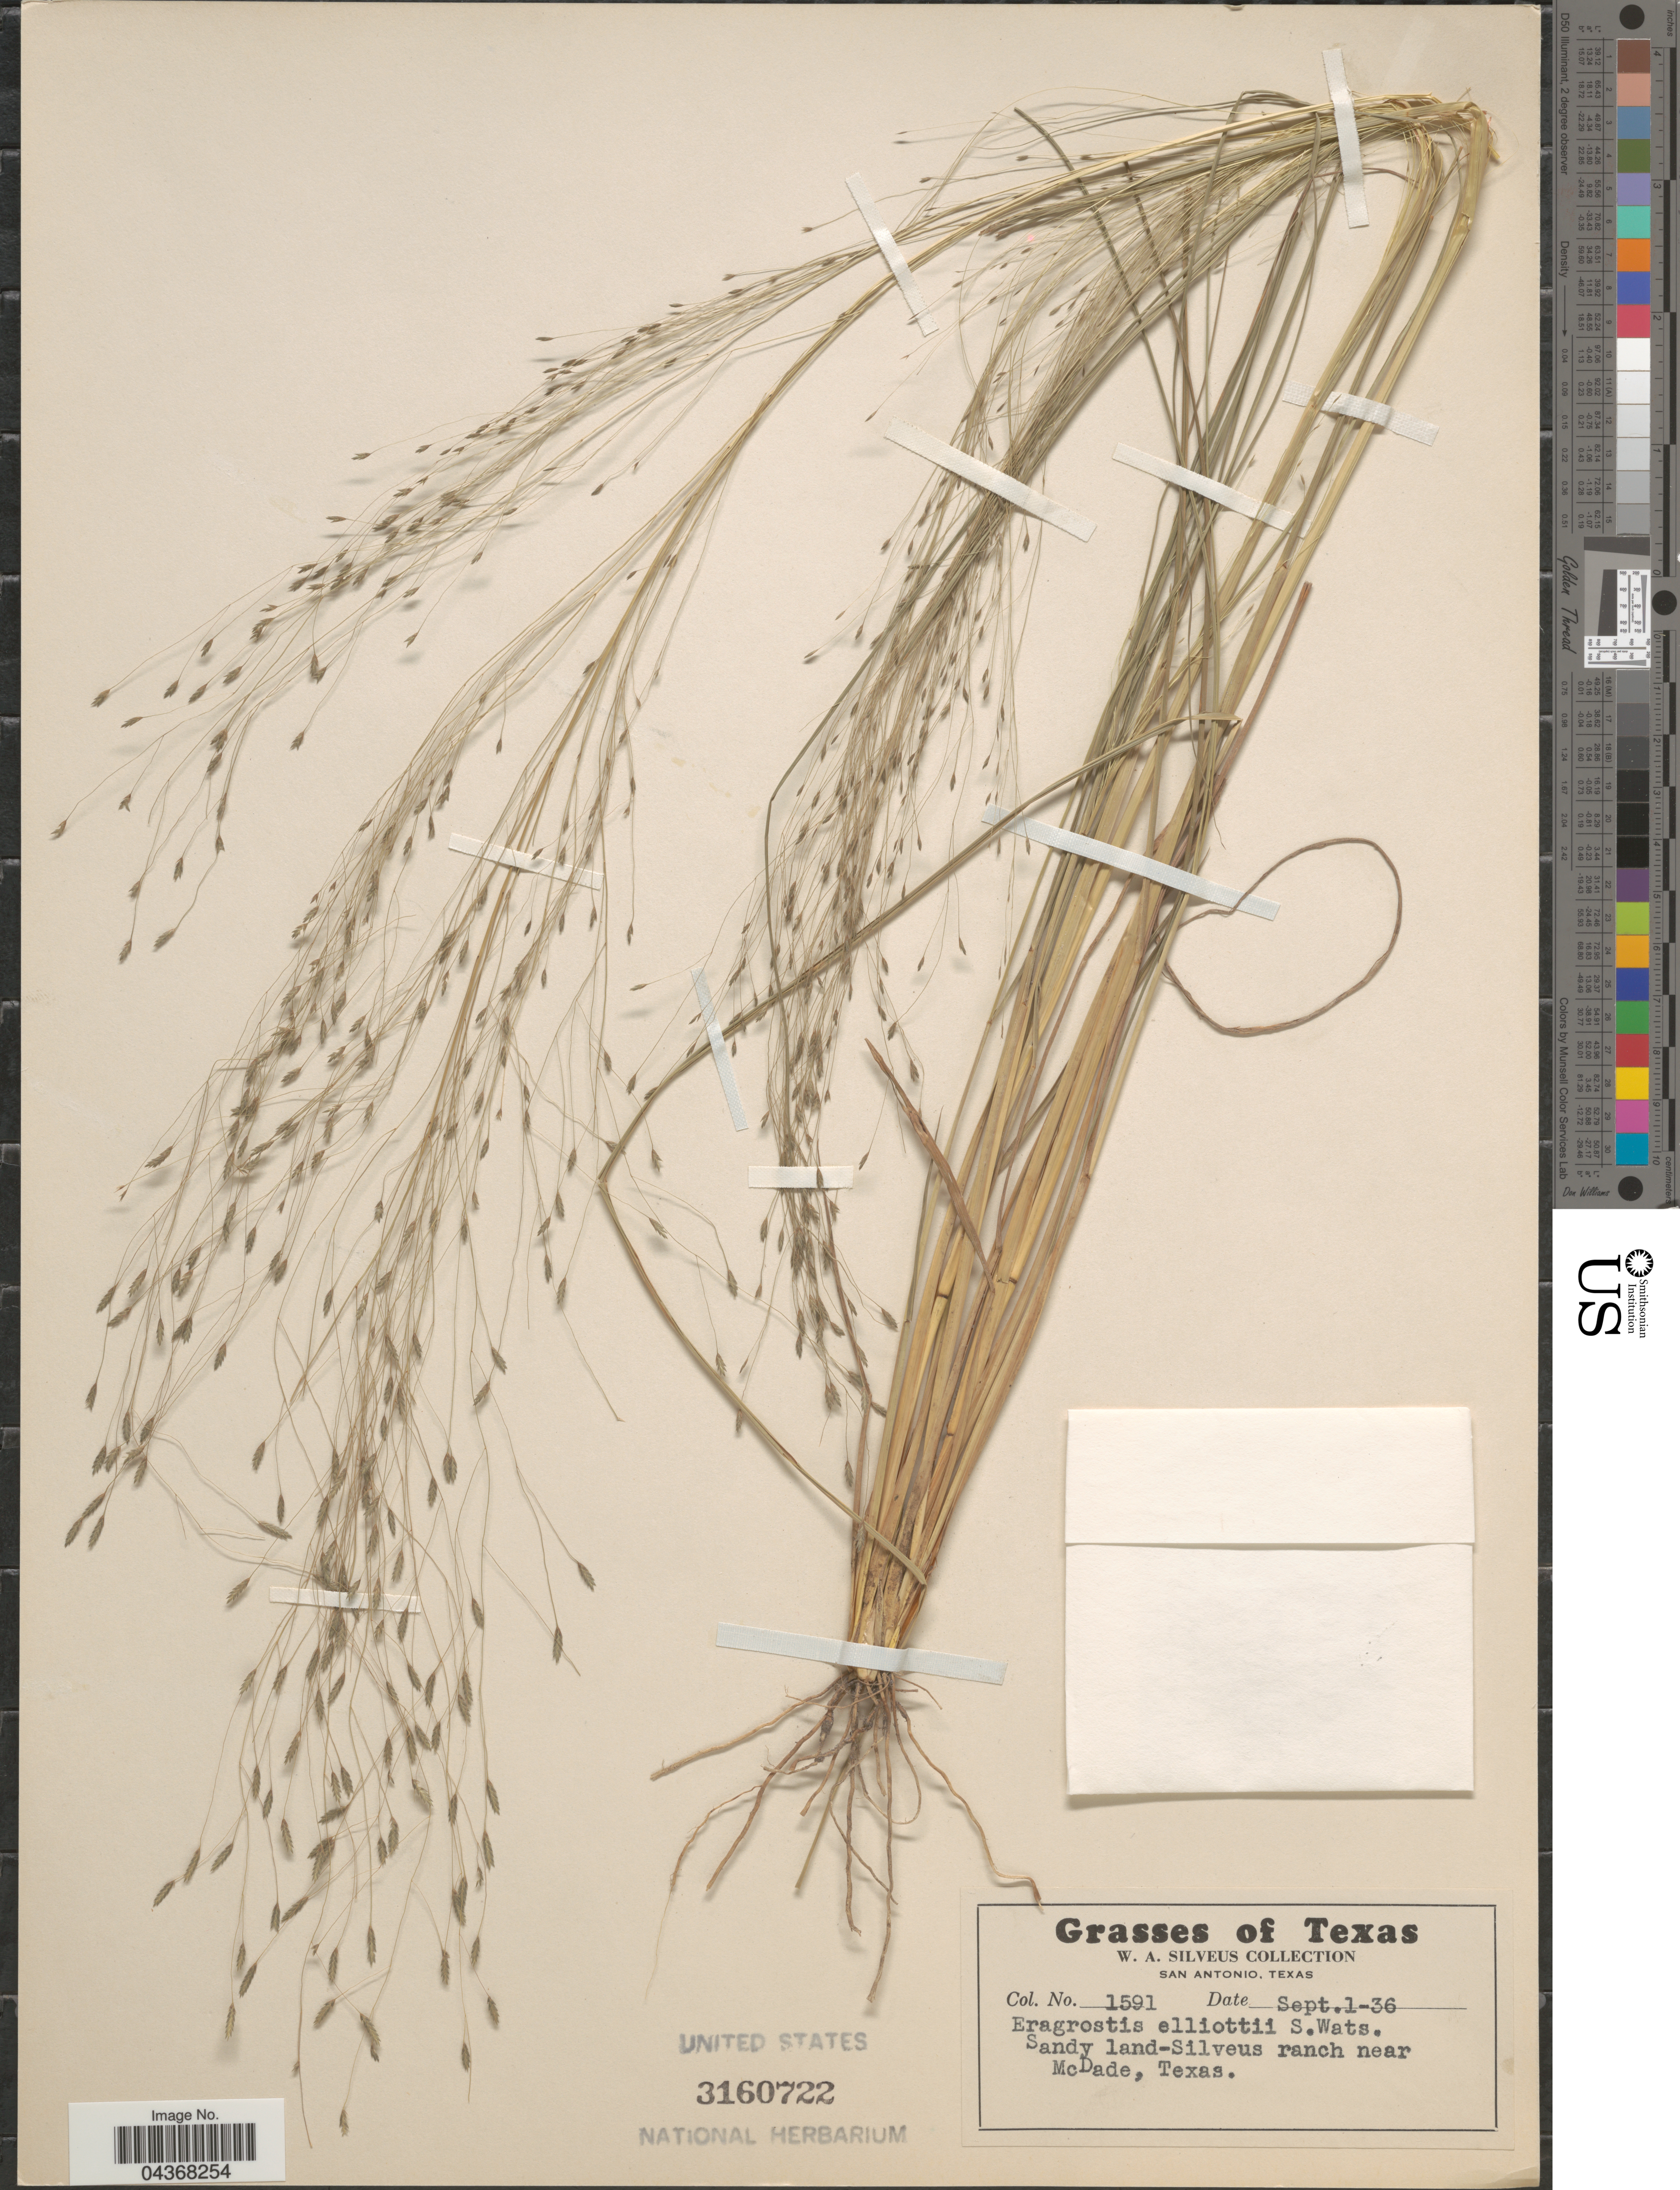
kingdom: Plantae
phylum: Tracheophyta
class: Liliopsida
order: Poales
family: Poaceae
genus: Eragrostis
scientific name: Eragrostis elliottii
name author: S. Watson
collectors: W. Silveus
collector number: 1591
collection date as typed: Transcribed d/m/y: 1/9/36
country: United States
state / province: Texas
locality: Sandy land-Silveus ranch near McDade.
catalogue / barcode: US 3160722